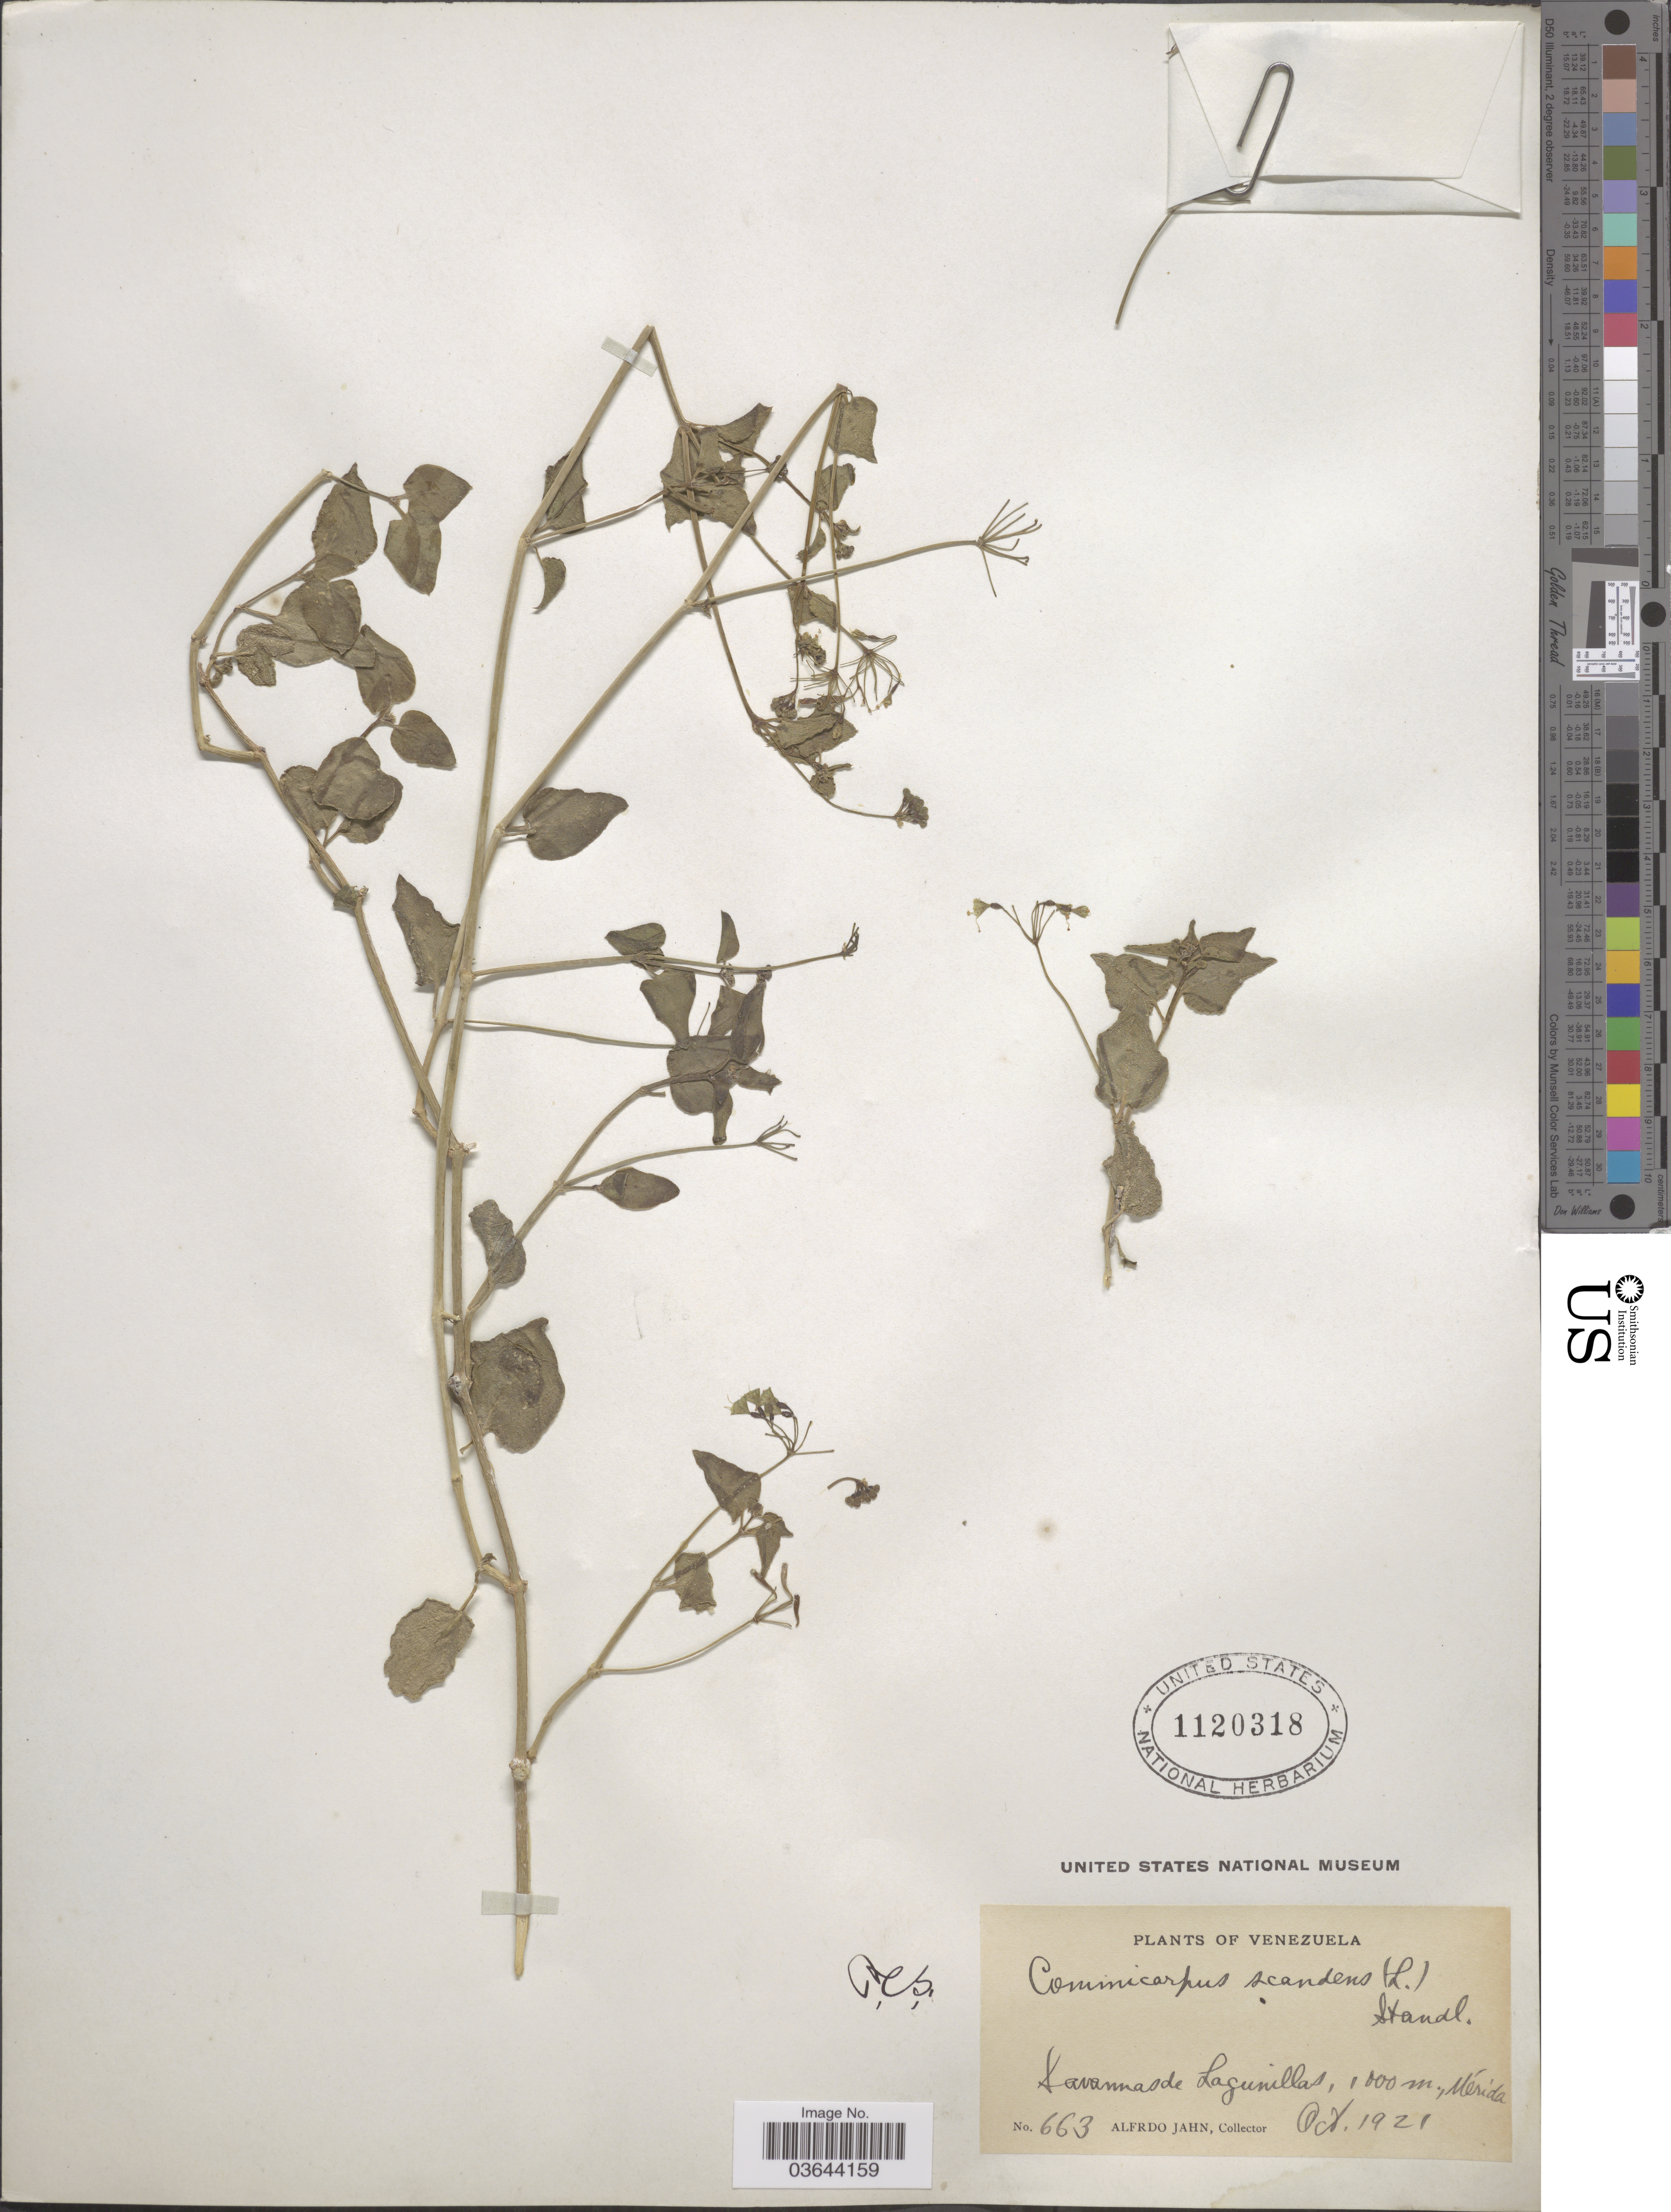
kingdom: Plantae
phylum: Tracheophyta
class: Magnoliopsida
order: Caryophyllales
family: Nyctaginaceae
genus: Commicarpus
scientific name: Commicarpus scandens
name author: (L.) Standl.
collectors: A. Jahn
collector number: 663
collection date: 1921-10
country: Venezuela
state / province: Mérida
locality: Savannas de Lagunillas.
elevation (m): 1000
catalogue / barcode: US 1120318